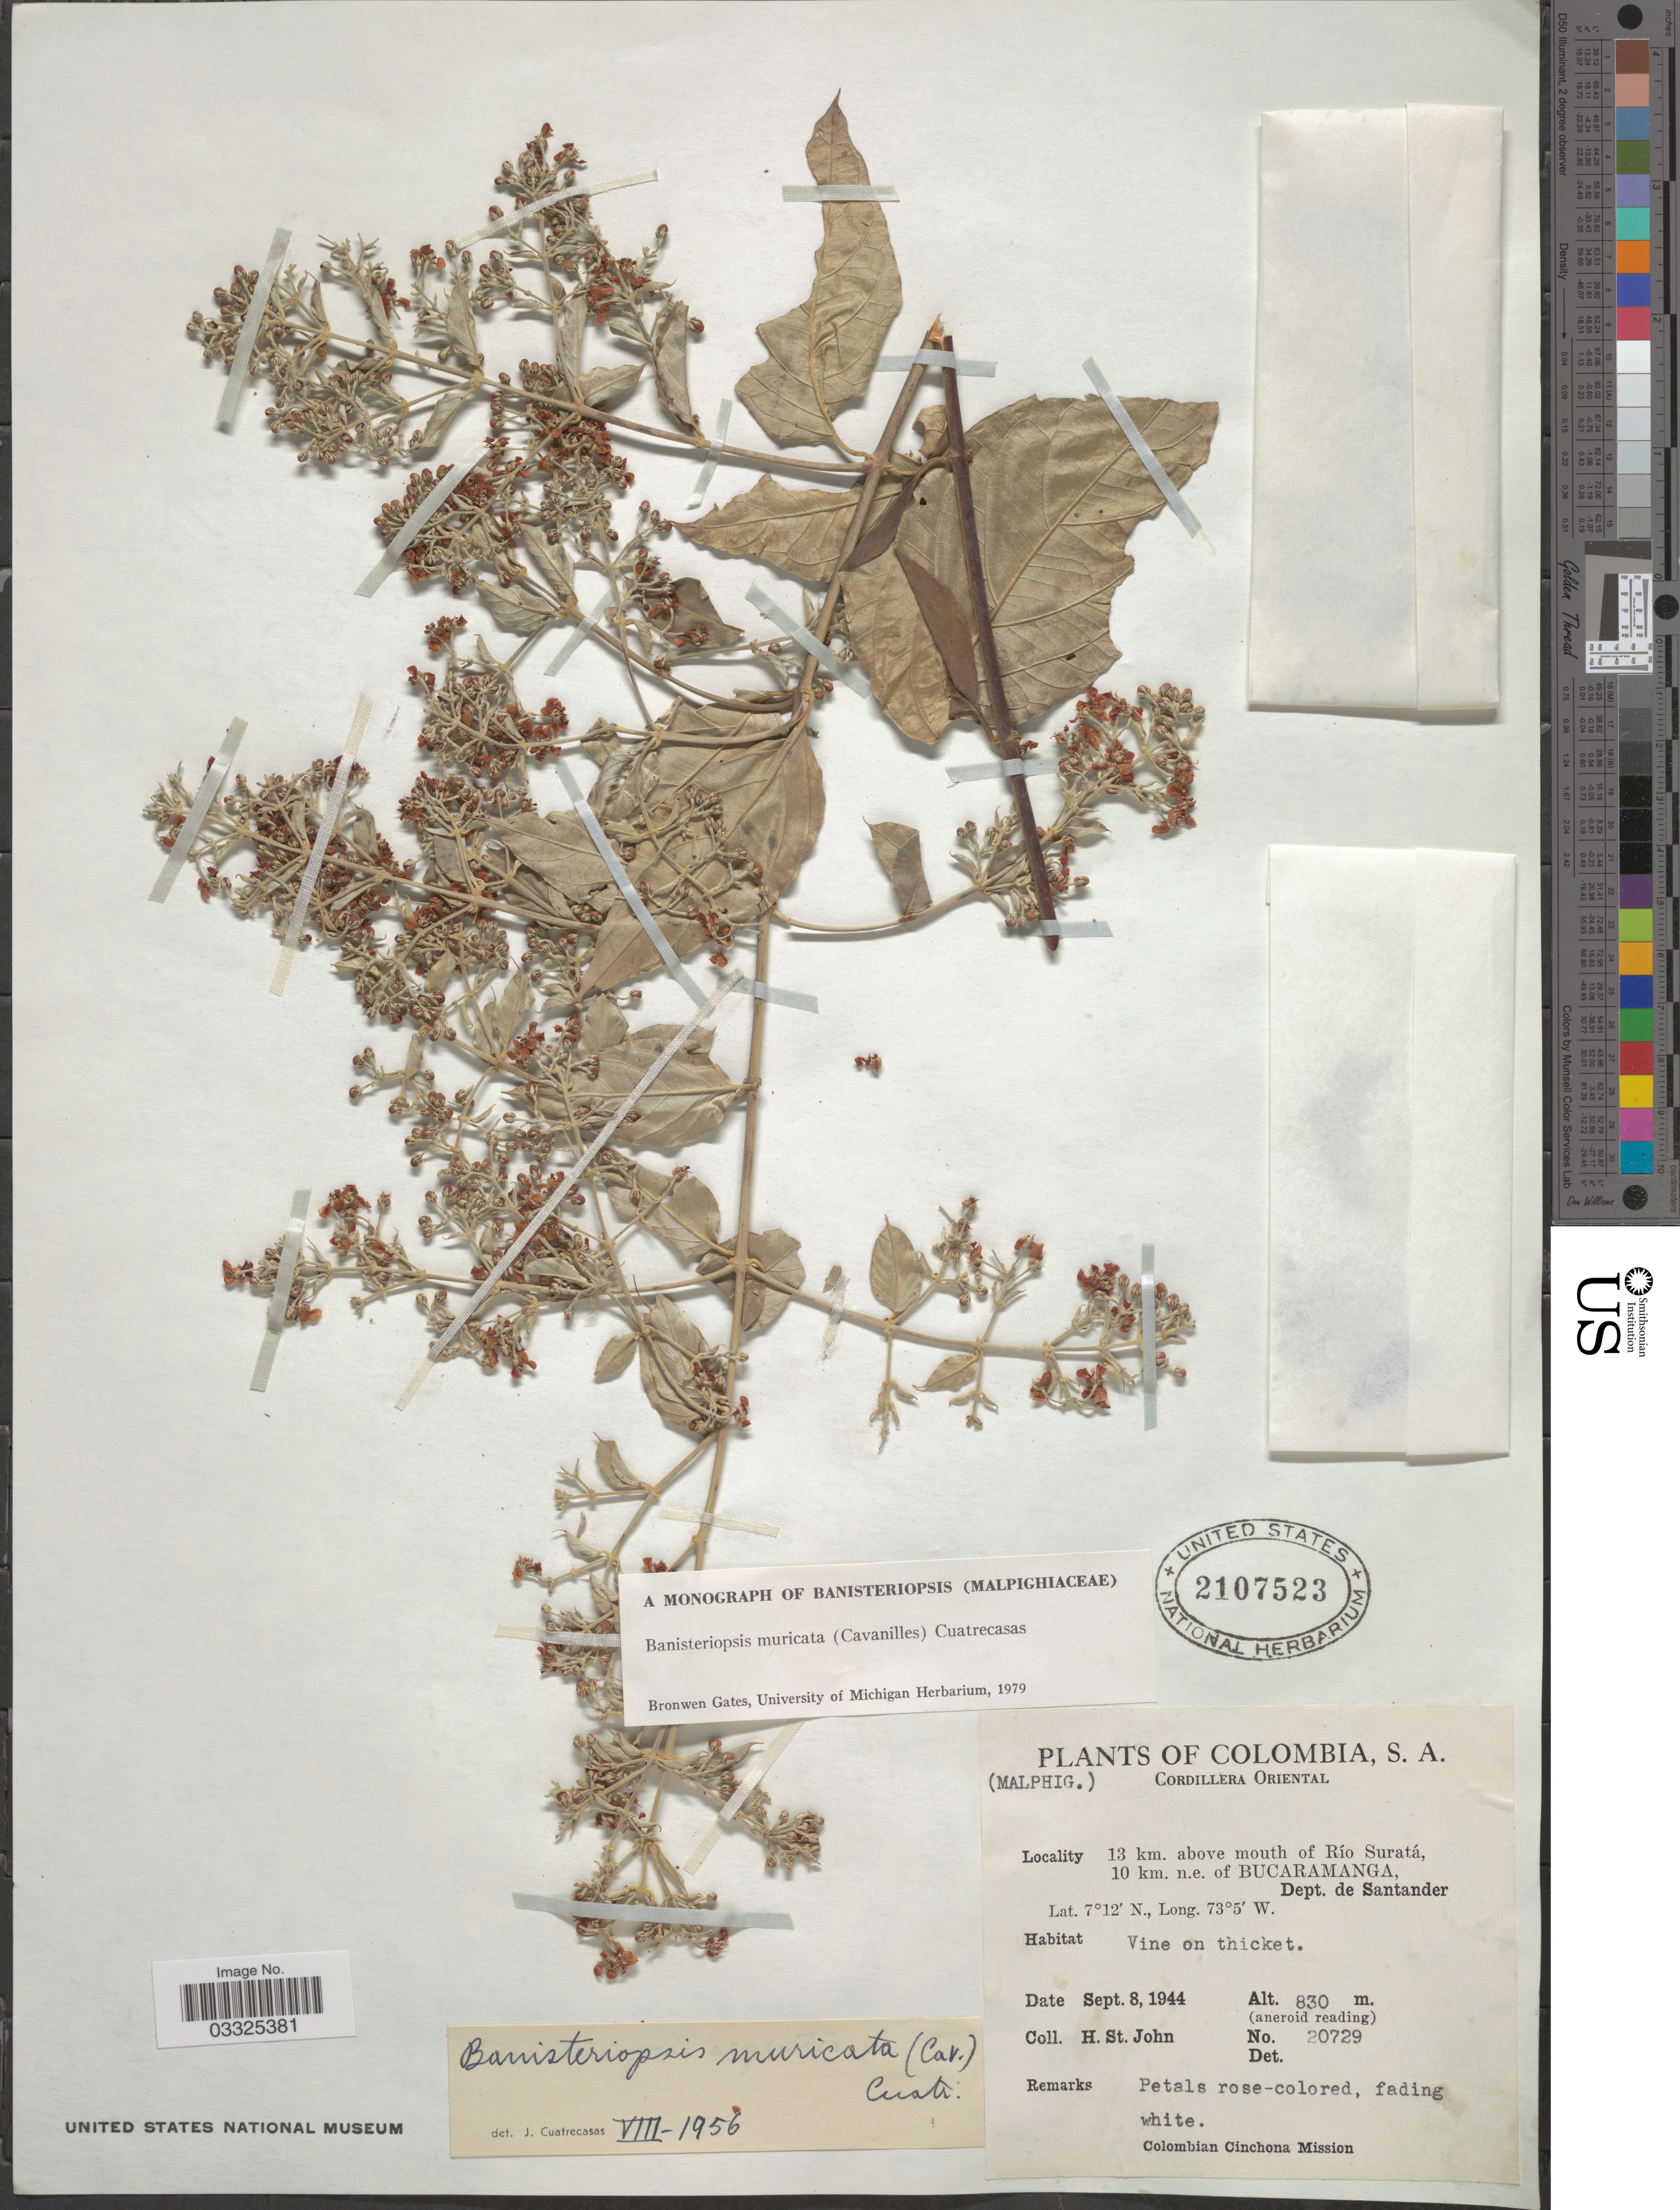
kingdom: Plantae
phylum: Tracheophyta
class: Magnoliopsida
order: Malpighiales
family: Malpighiaceae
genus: Banisteriopsis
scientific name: Banisteriopsis muricata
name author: (Cav.) Cuatrec.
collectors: H. St John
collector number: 20729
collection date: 1944-09-08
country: Colombia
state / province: Santander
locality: Cordillera Oriental, 13 km. above mouth of Río Suratá, 10 km. n.e. of Bucaramanga, Dept. de Santander.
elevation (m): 830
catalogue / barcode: US 2107523